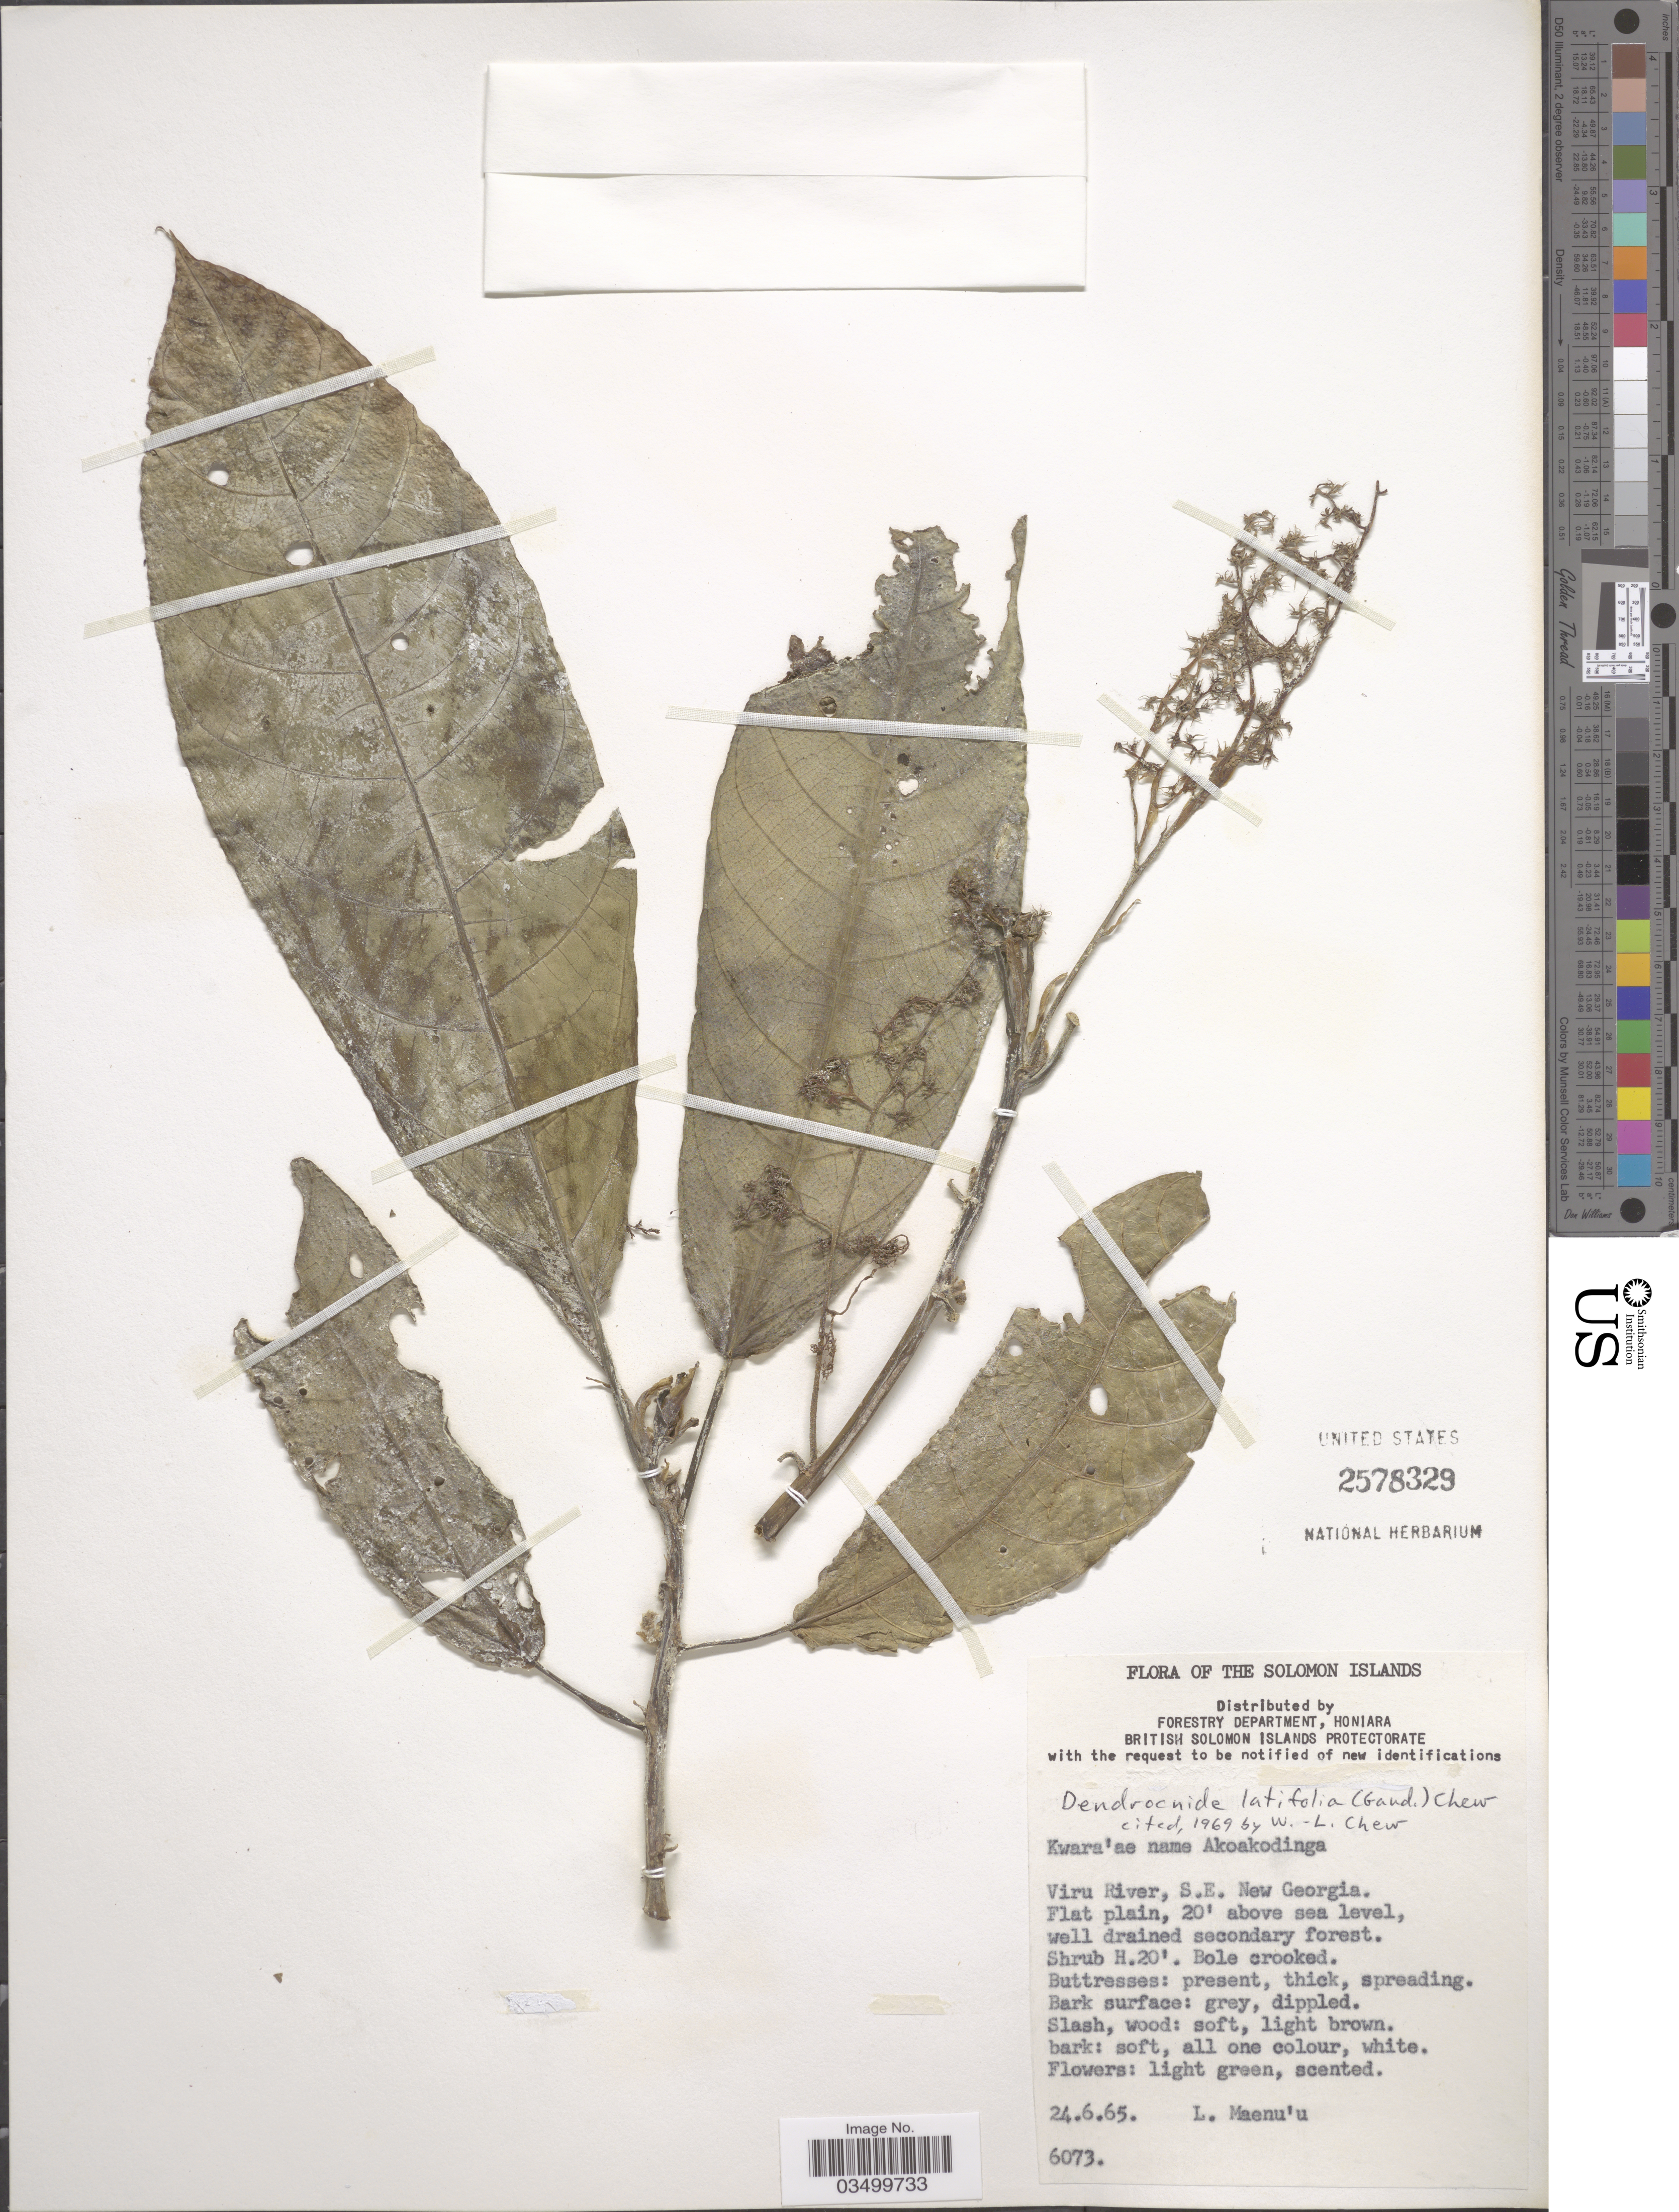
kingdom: Plantae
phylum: Tracheophyta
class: Magnoliopsida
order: Rosales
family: Urticaceae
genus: Dendrocnide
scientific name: Dendrocnide latifolia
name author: (Gaudich.) Chew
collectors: L. Maenu'u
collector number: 6073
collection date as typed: Transcribed d/m/y: 24/6/65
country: Solomon Islands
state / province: Solomon Islands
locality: The Solomon Islands. Viru River, S.E. New Georgia.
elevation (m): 6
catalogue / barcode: US 2578329